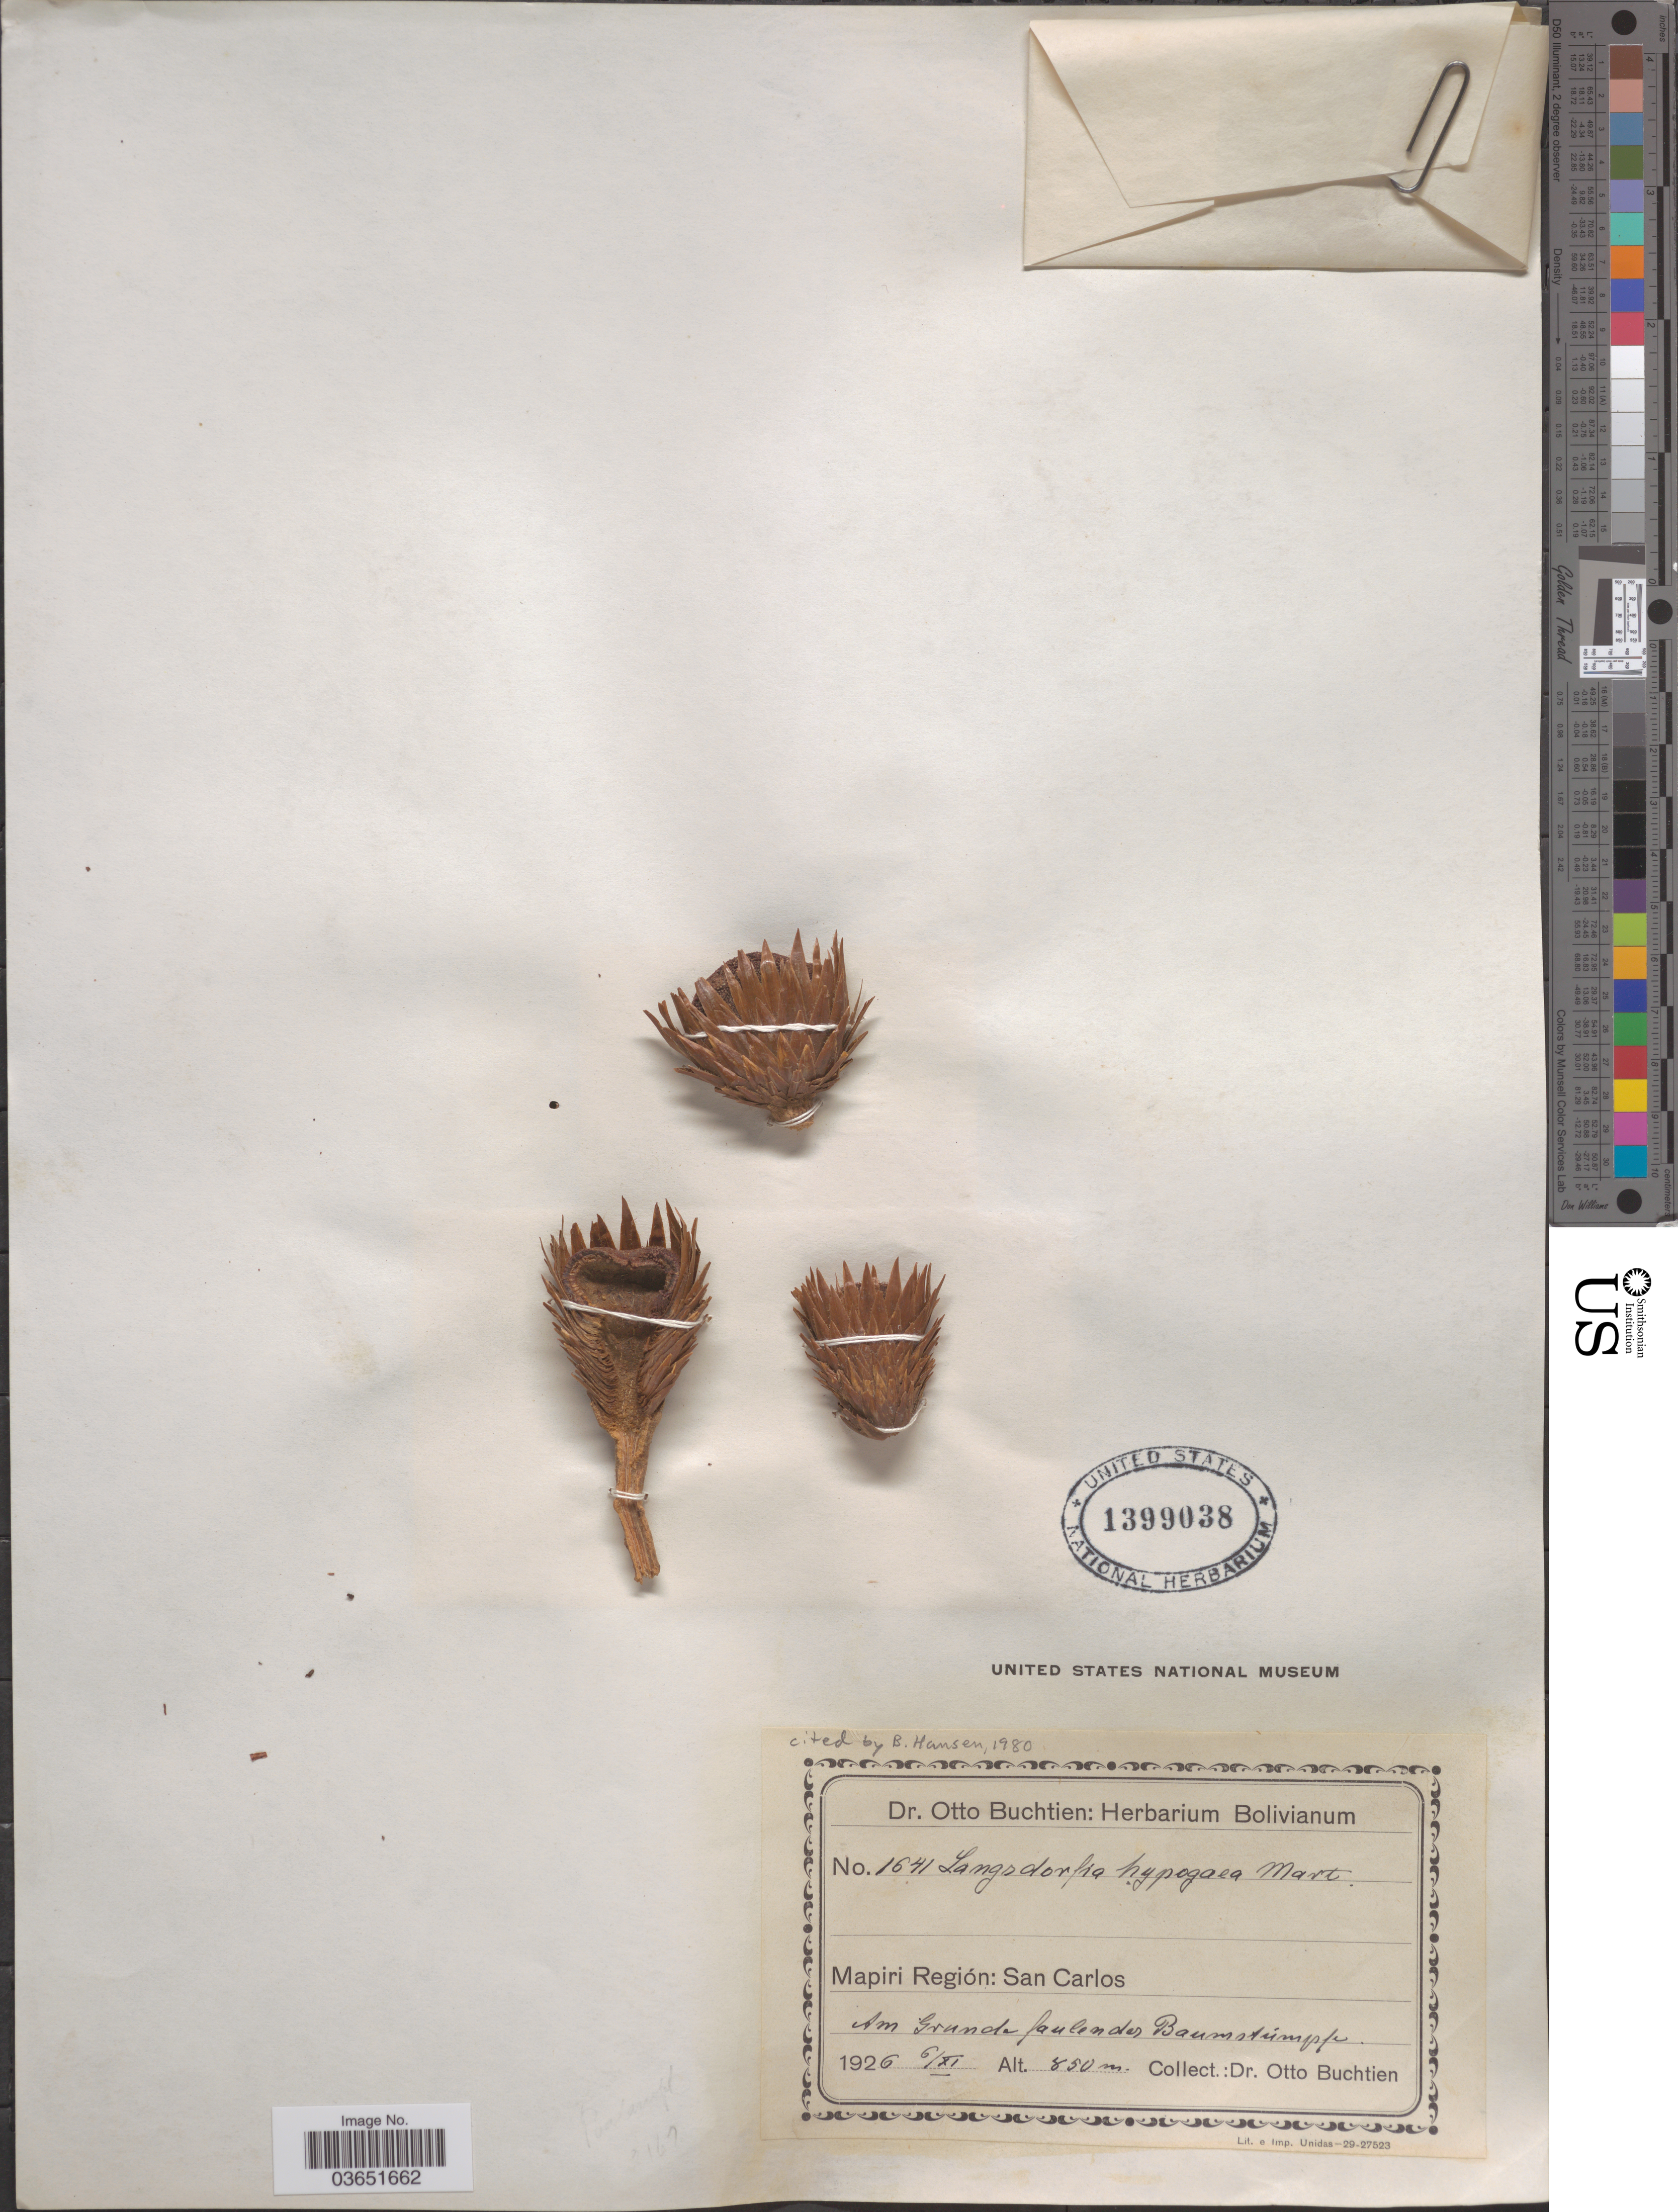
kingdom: Plantae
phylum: Tracheophyta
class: Magnoliopsida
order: Santalales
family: Balanophoraceae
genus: Langsdorffia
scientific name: Langsdorffia hypogaea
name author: Mart.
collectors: O. Buchtien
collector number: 1641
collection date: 1926-11-06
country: Bolivia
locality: Mapiri Región: San Carlos. Am Grande faulender Baumstumpfe.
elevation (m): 850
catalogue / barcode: US 1399038